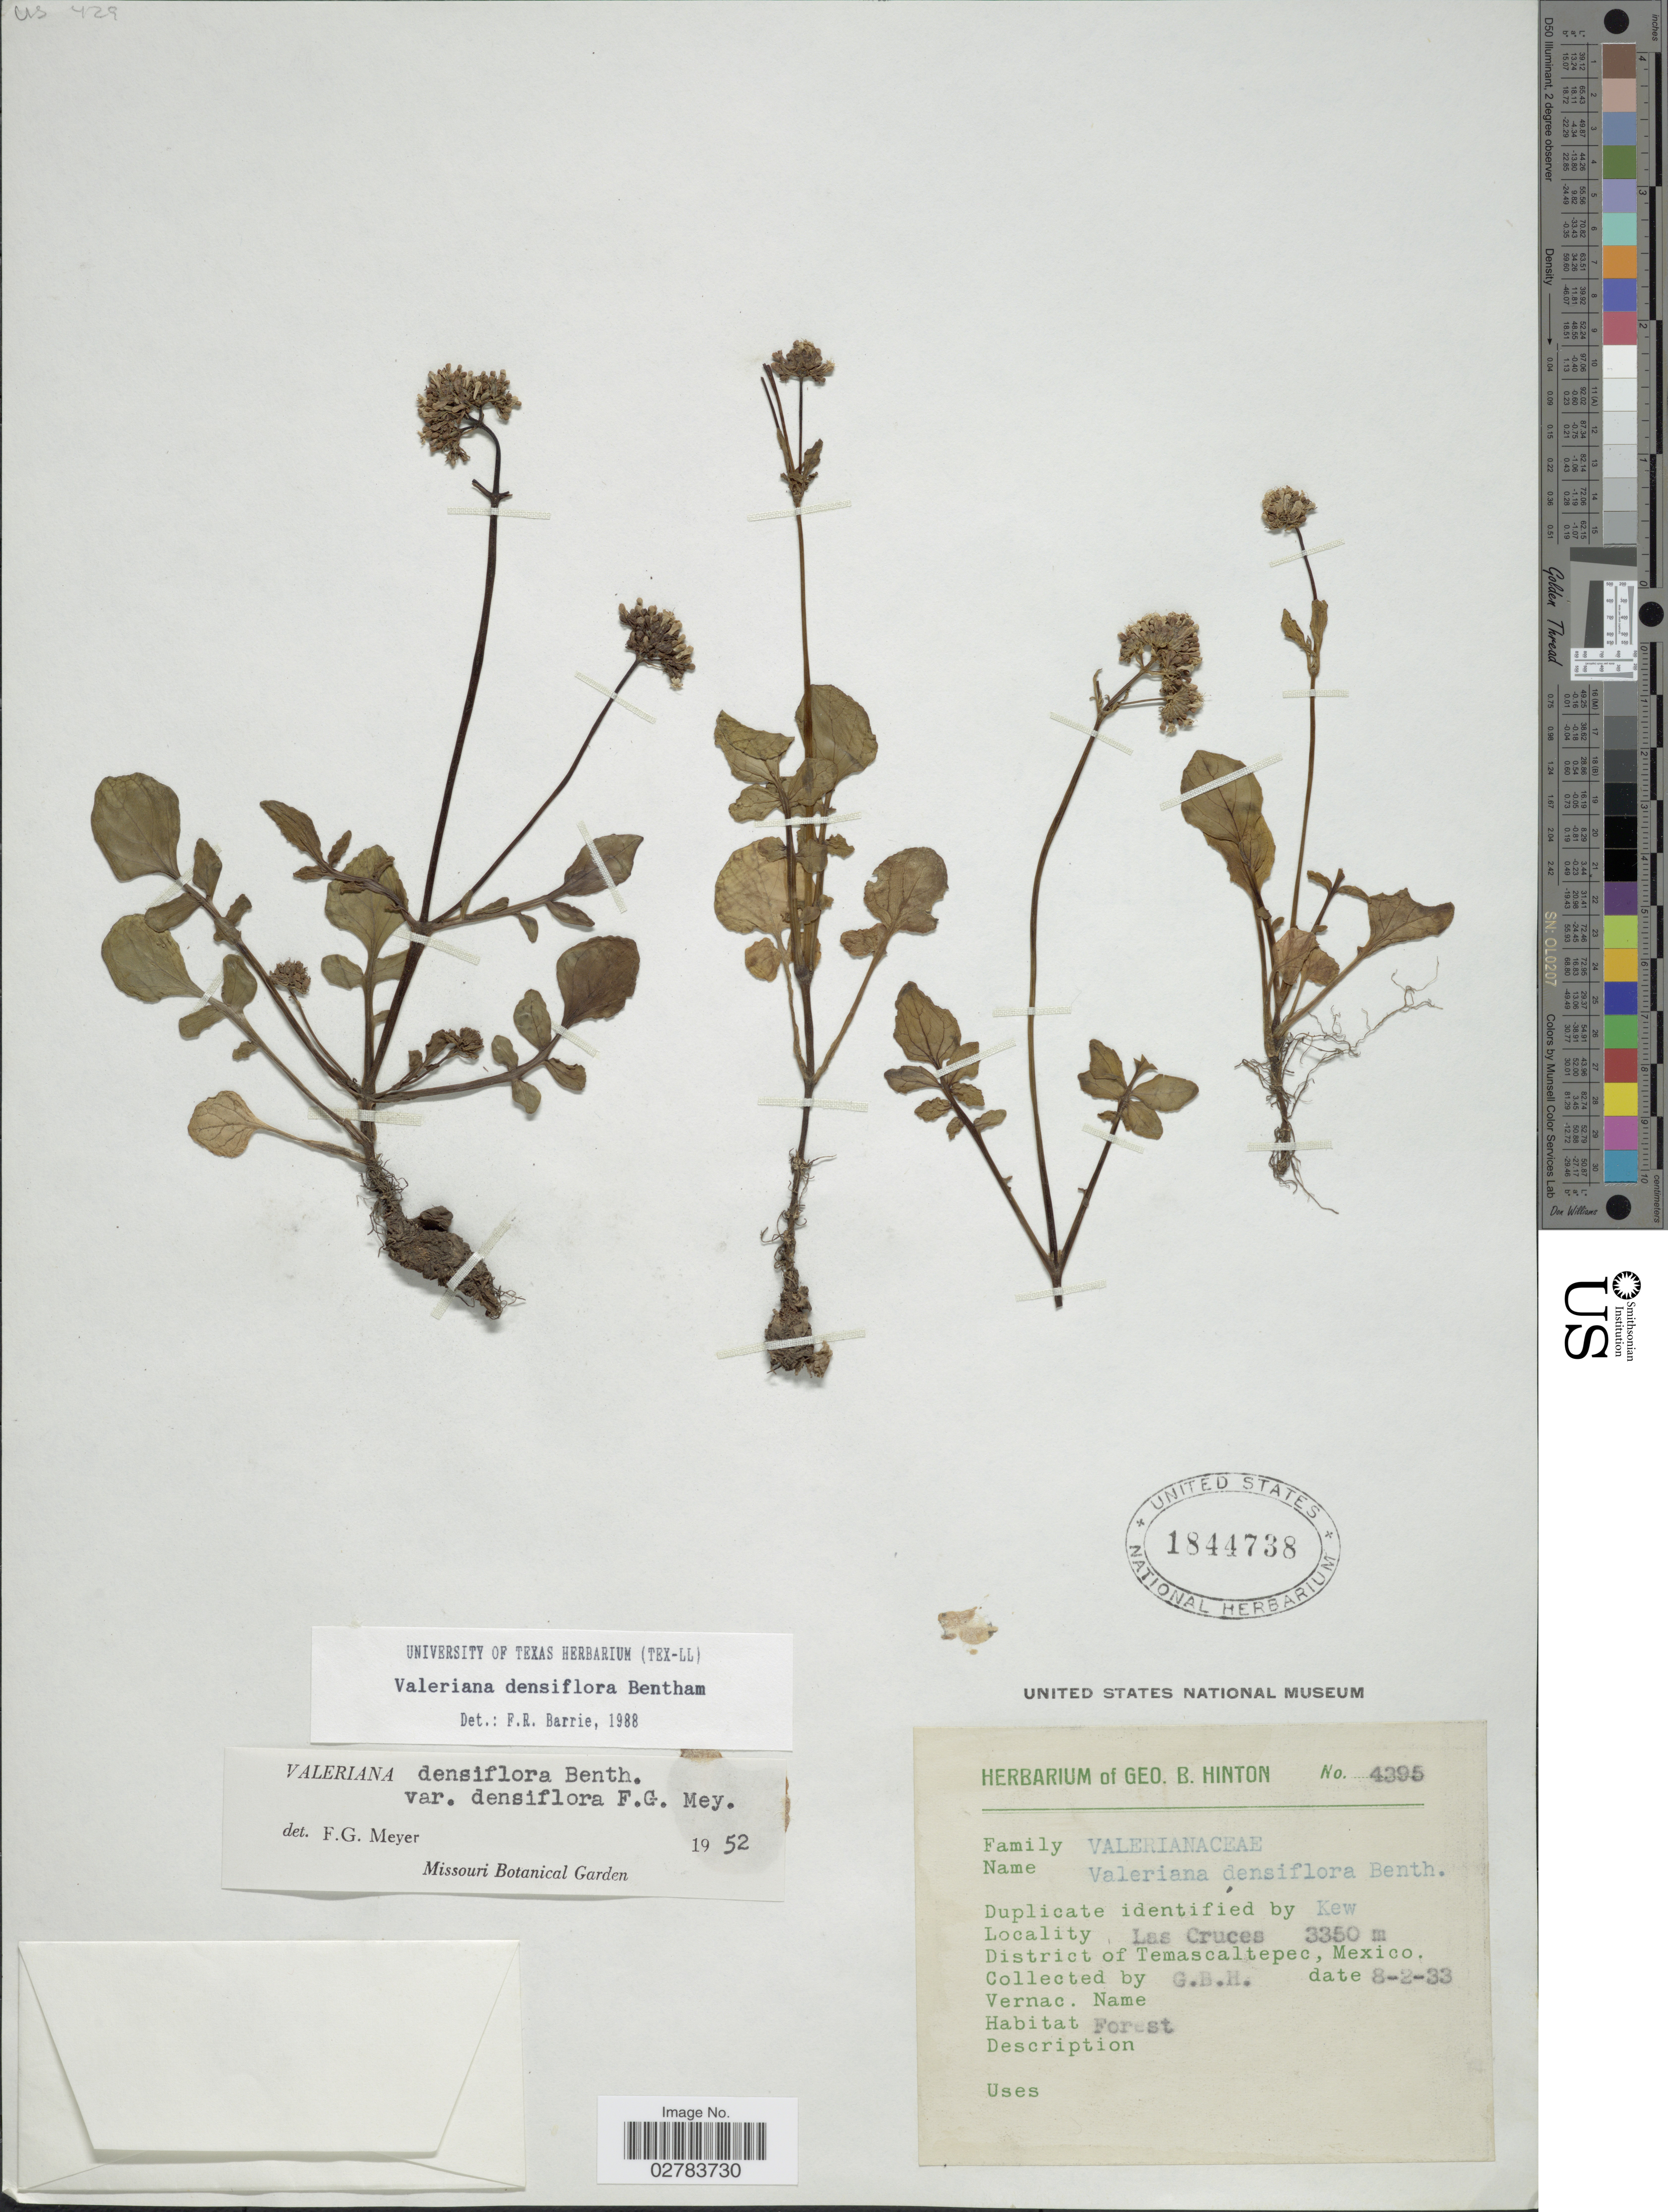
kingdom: Plantae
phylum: Tracheophyta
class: Magnoliopsida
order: Dipsacales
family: Caprifoliaceae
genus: Valeriana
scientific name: Valeriana densiflora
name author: Benth.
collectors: G. B. Hinton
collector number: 4395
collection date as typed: Transcribed d/m/y: 2/8/33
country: Mexico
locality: Las Cruces. District of Temascaltepec.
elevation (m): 3350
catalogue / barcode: US 1844738